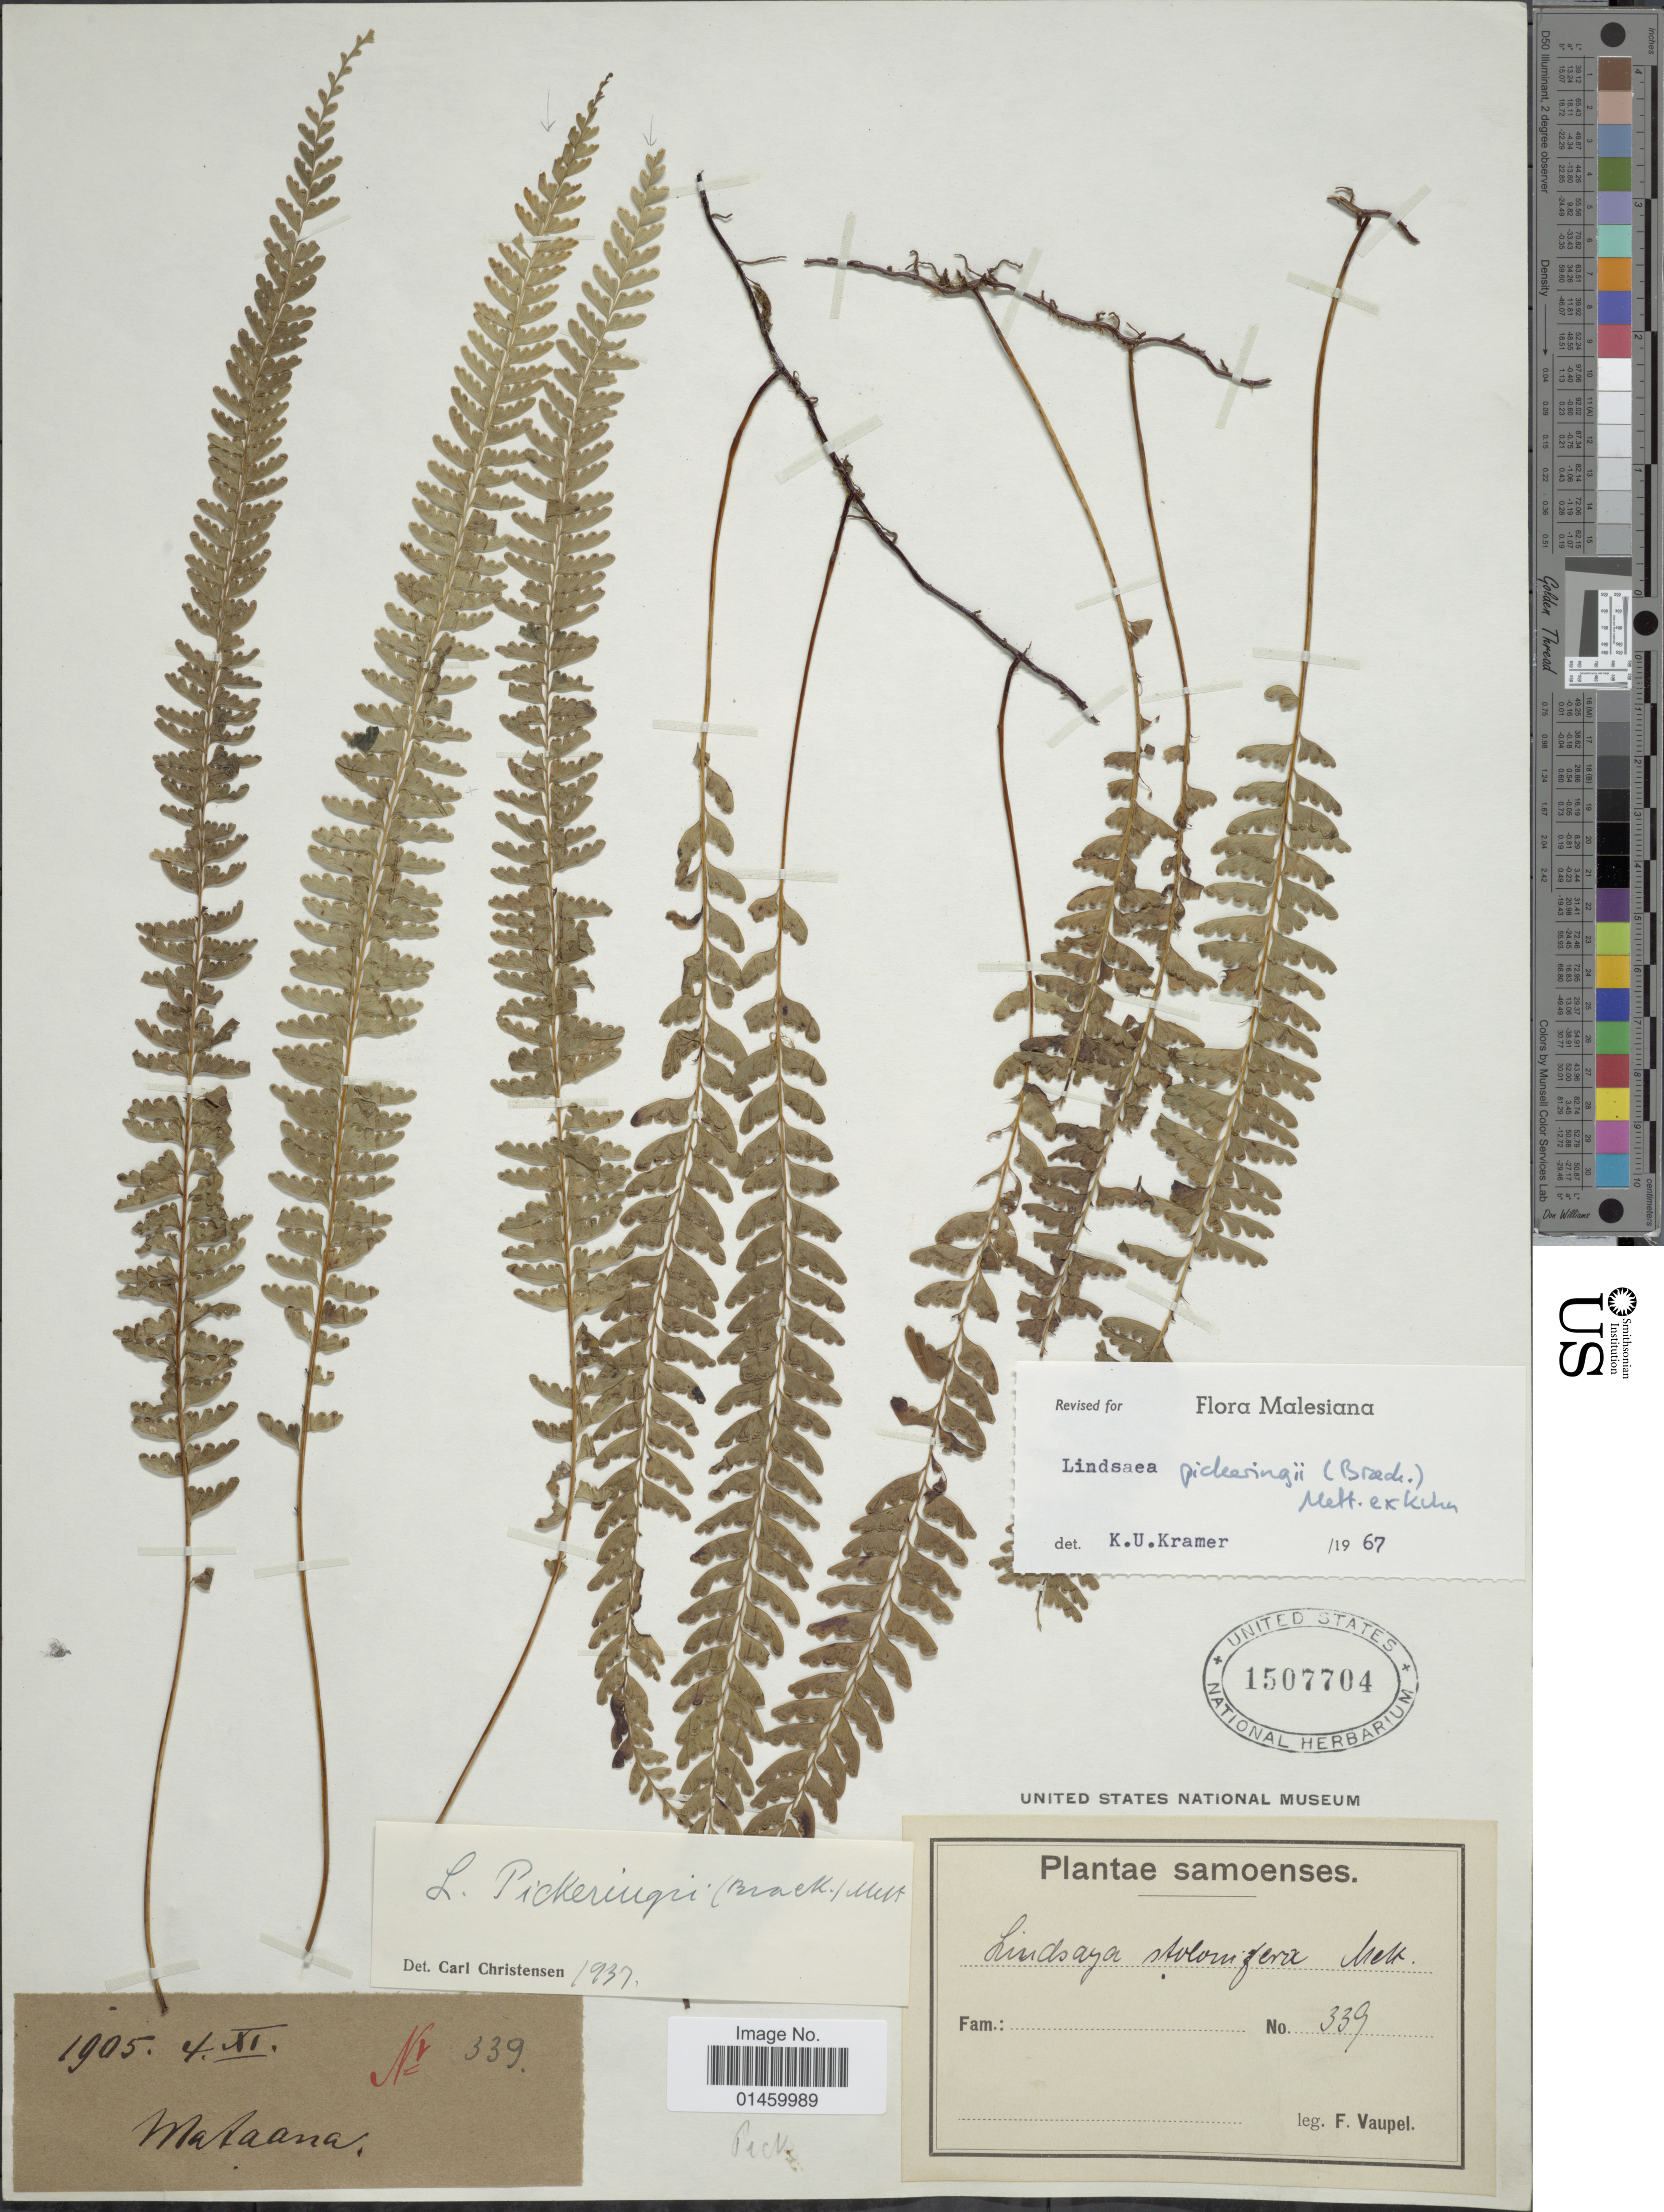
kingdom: Plantae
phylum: Tracheophyta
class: Polypodiopsida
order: Polypodiales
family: Lindsaeaceae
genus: Lindsaea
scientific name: Lindsaea pickeringii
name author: (Brack.) Mett.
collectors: F. Vaupel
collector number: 339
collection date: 1905-11-04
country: Samoa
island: Savaii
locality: Mataana. Plantae samoenses.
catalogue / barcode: US 1507704